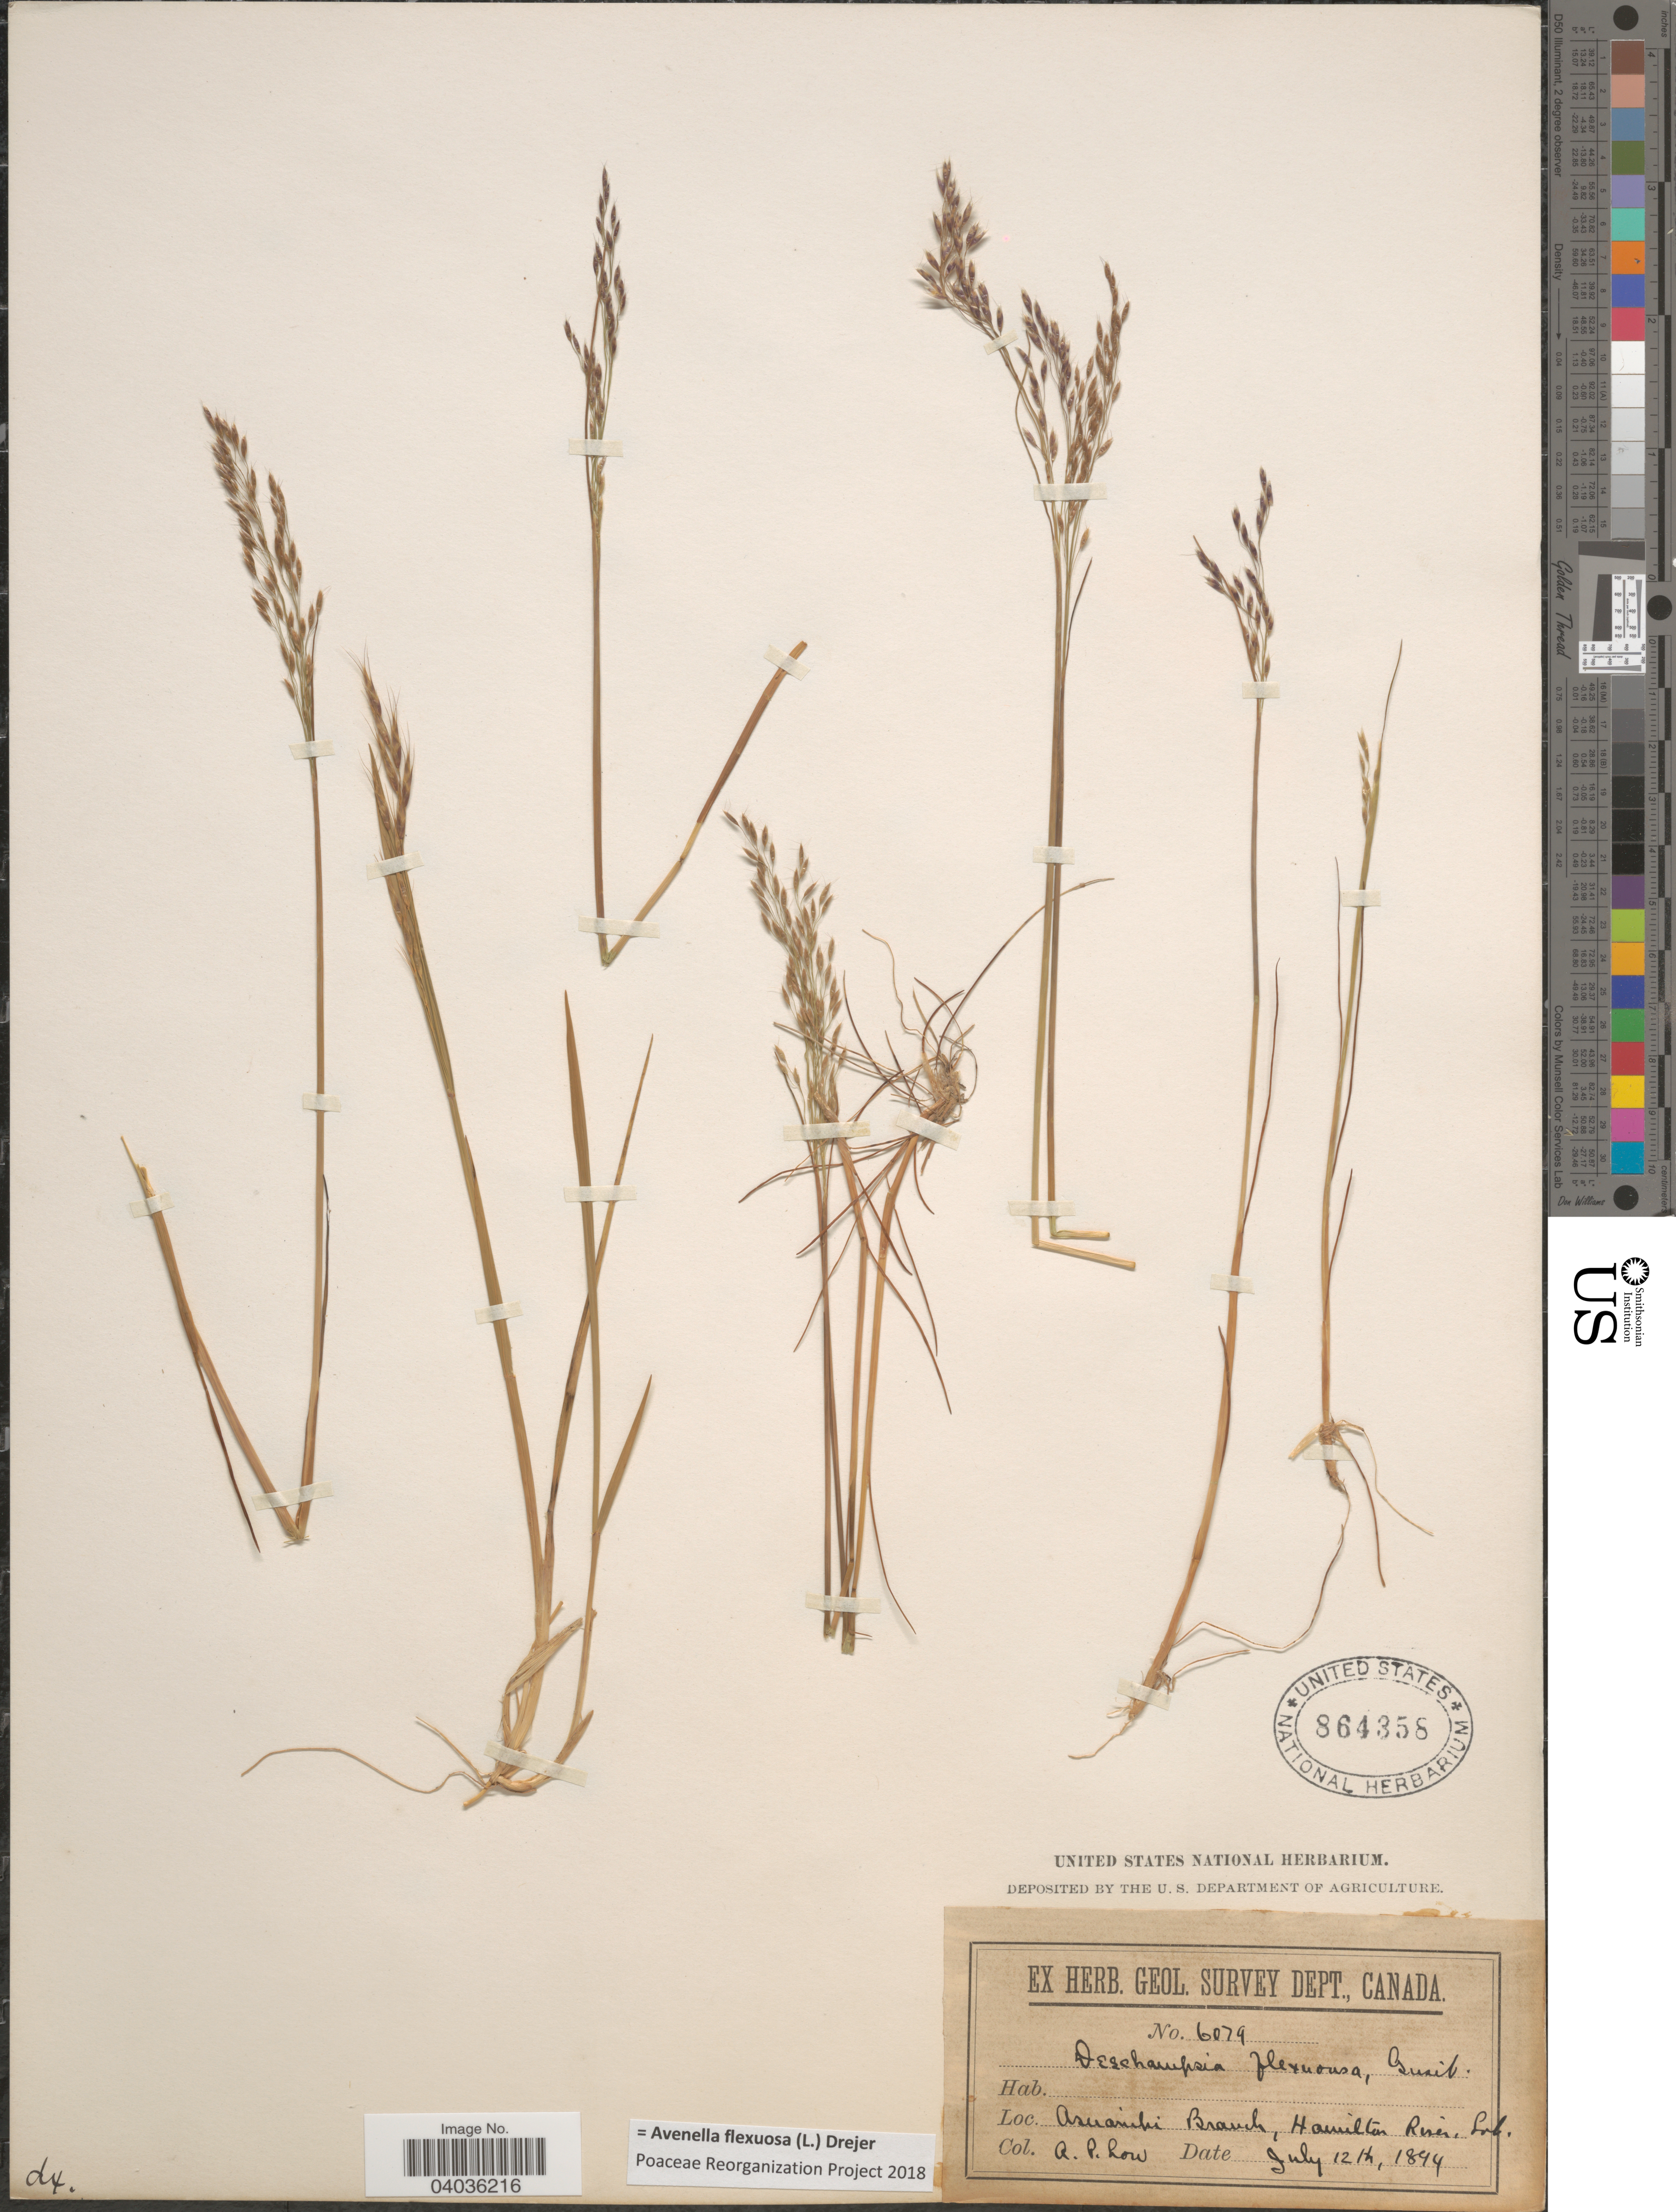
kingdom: Plantae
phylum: Tracheophyta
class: Liliopsida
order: Poales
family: Poaceae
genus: Avenella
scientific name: Avenella flexuosa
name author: (L.) Drejer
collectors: A. Low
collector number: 6079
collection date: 1894-07-12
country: Canada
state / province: Newfoundland and Labrador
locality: Asuaniki Branch, Hamilton River, Lab.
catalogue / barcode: US 864358